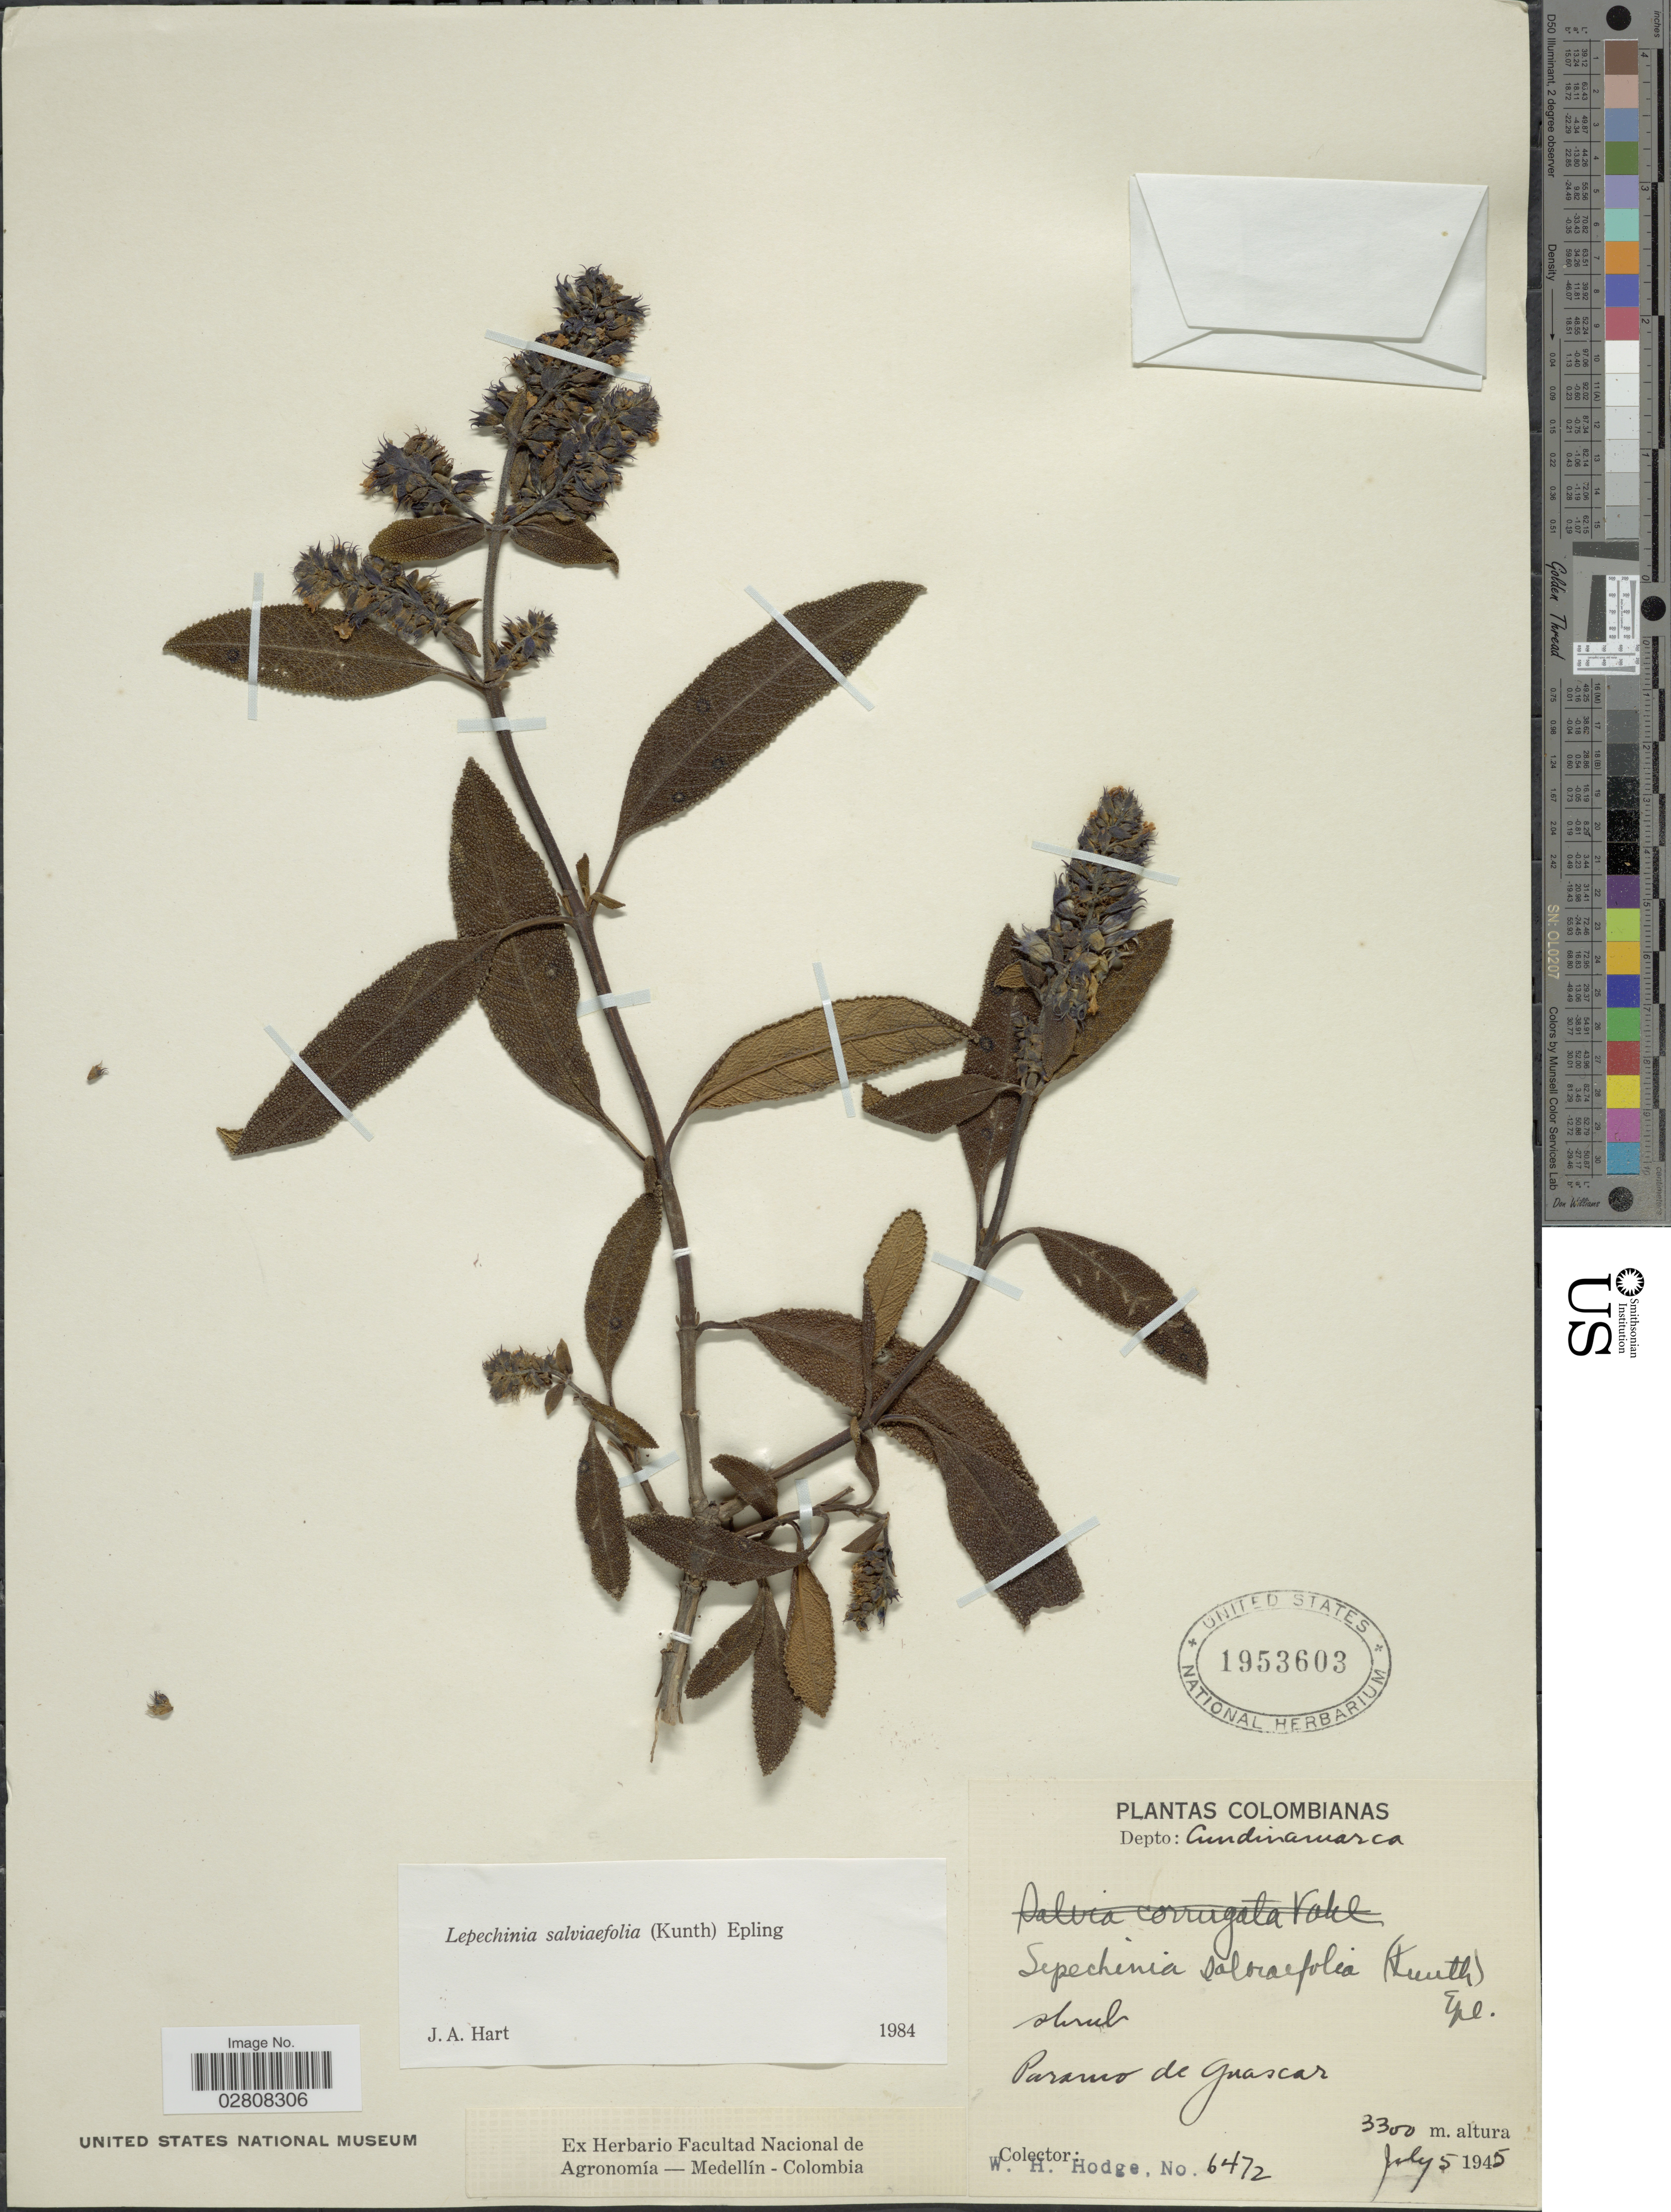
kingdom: Plantae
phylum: Tracheophyta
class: Magnoliopsida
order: Lamiales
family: Lamiaceae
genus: Lepechinia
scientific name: Lepechinia salviifolia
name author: (Kunth) Epling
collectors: W. Hodge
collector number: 6472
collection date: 1945-07-05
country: Colombia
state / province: Cundinamarca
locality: Depto: Cundinamarca. Paramo de Guascar.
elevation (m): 3300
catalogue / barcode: US 1953603